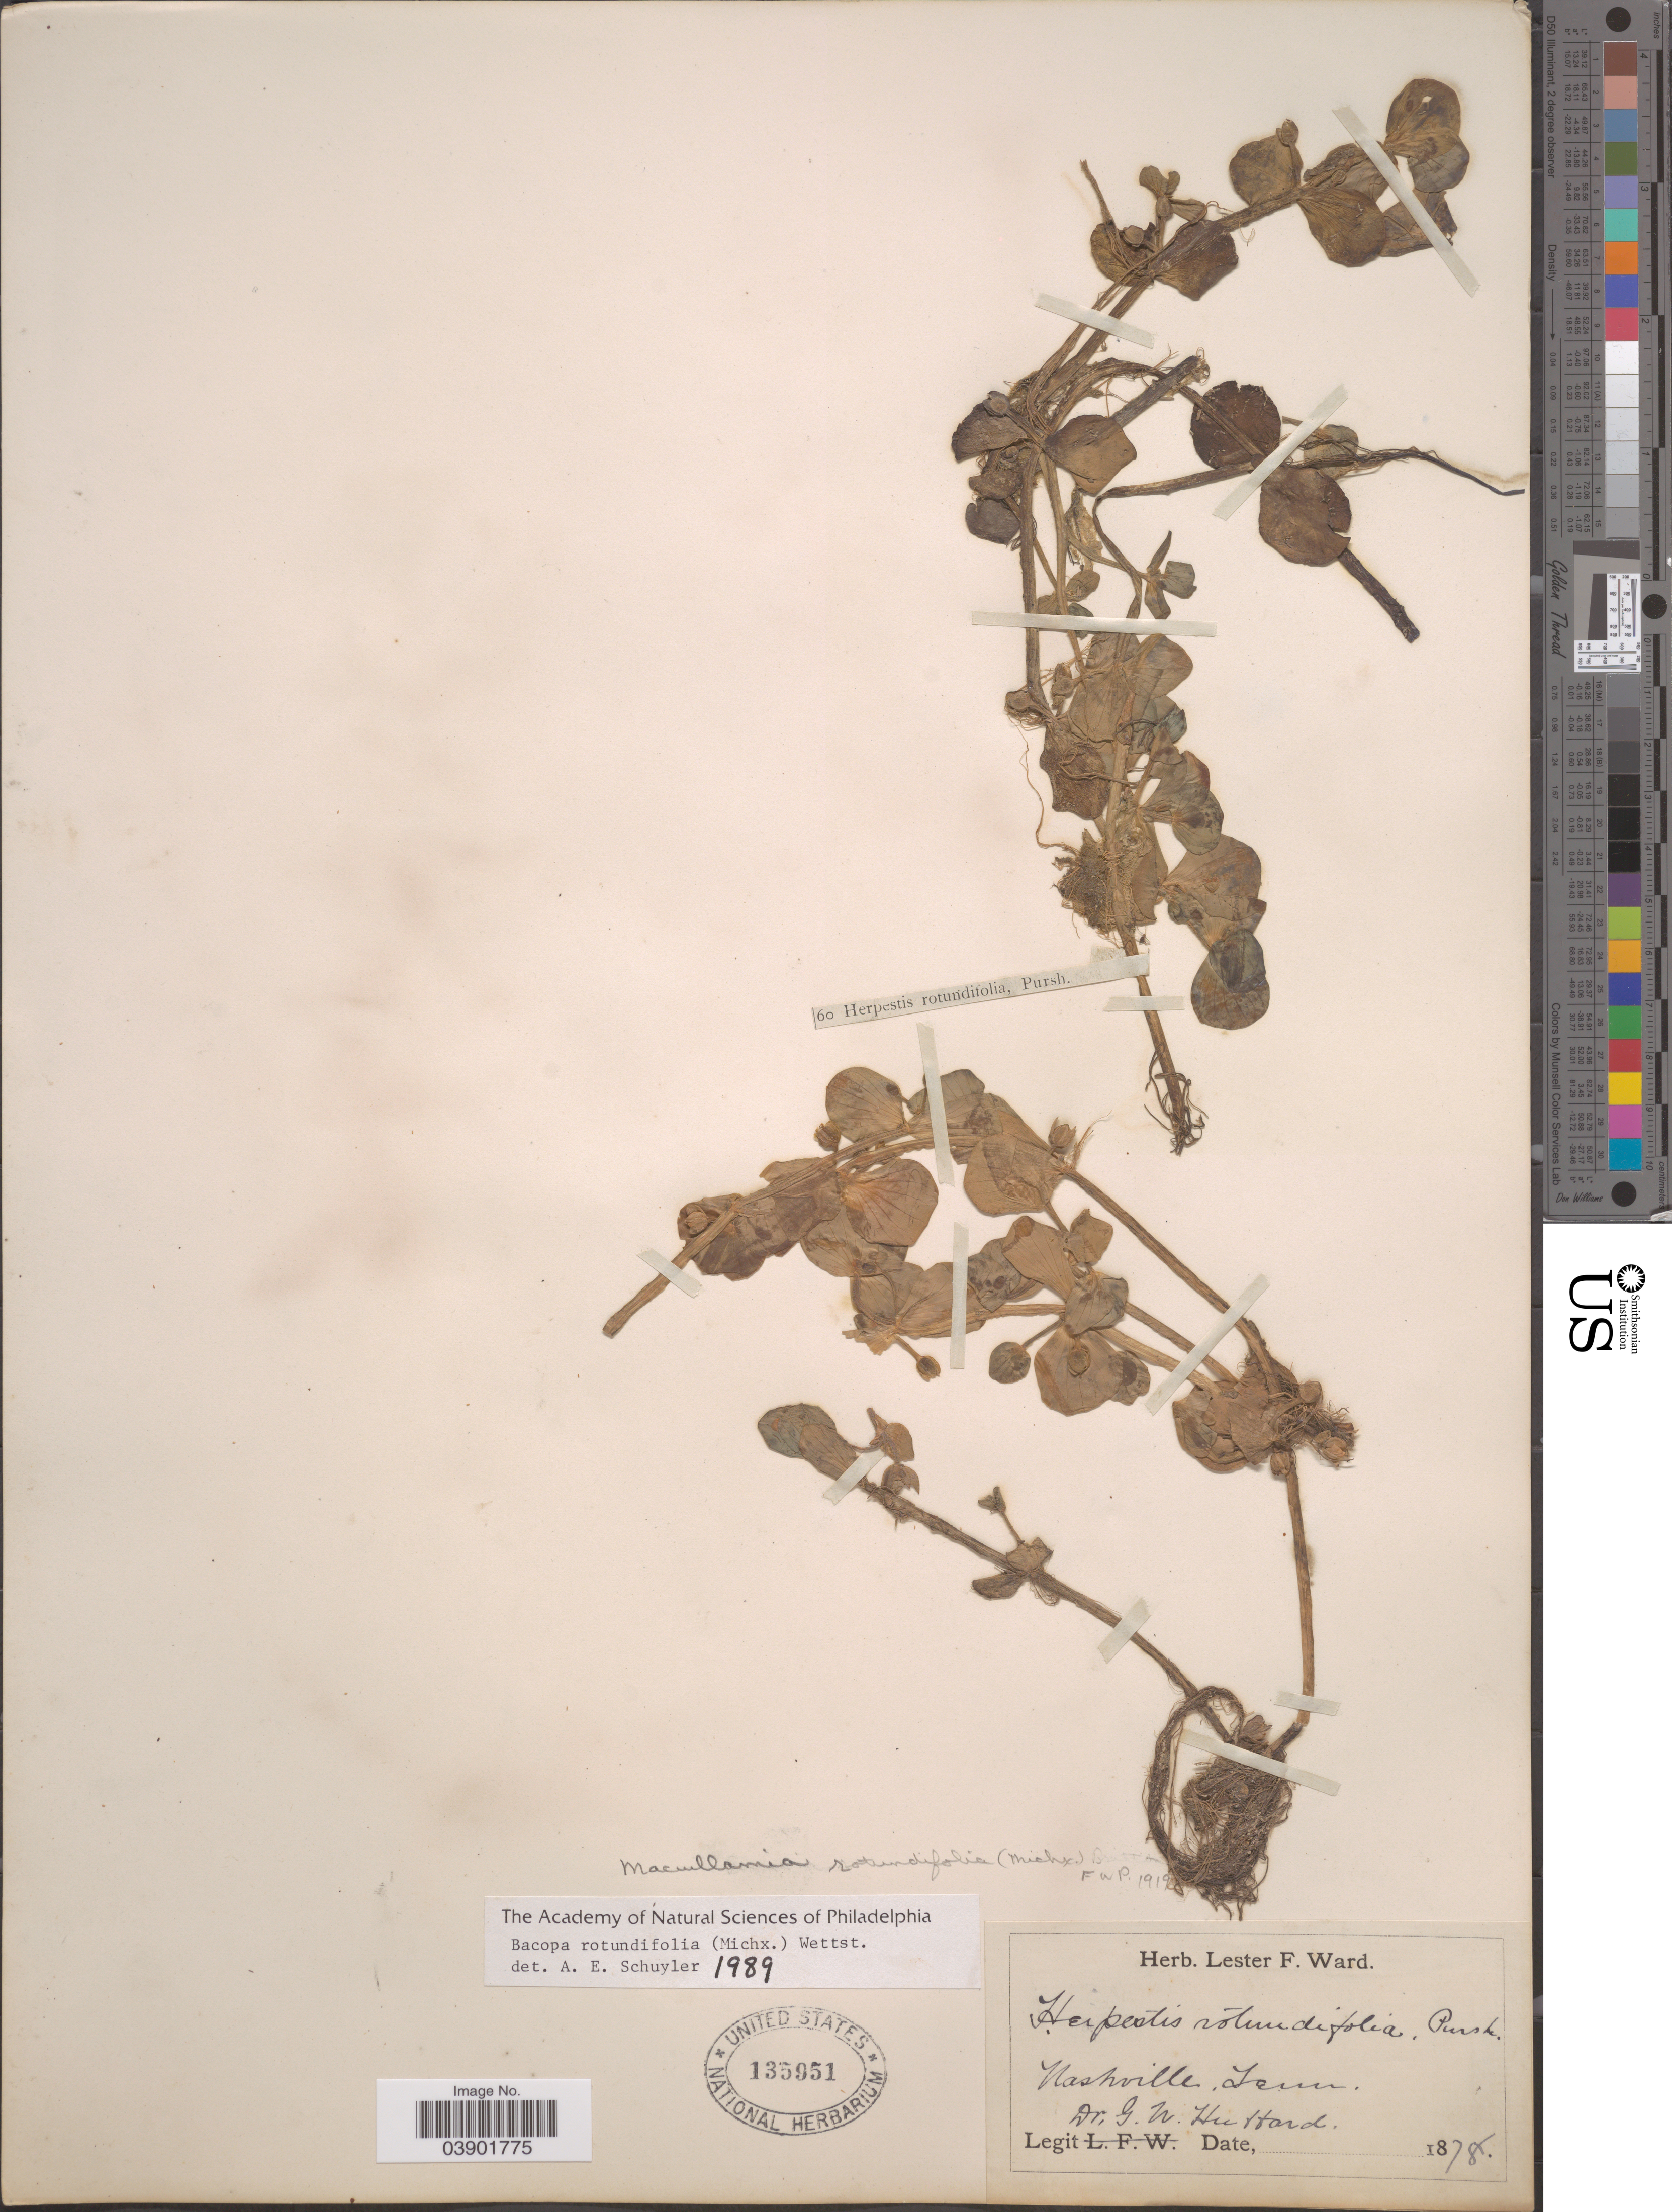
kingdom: Plantae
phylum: Tracheophyta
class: Magnoliopsida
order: Lamiales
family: Plantaginaceae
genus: Bacopa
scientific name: Bacopa rotundifolia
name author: (Michx.) Wettst.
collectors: G. W. Hubbard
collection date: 1878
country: United States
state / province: Tennessee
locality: Nashville.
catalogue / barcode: US 135951